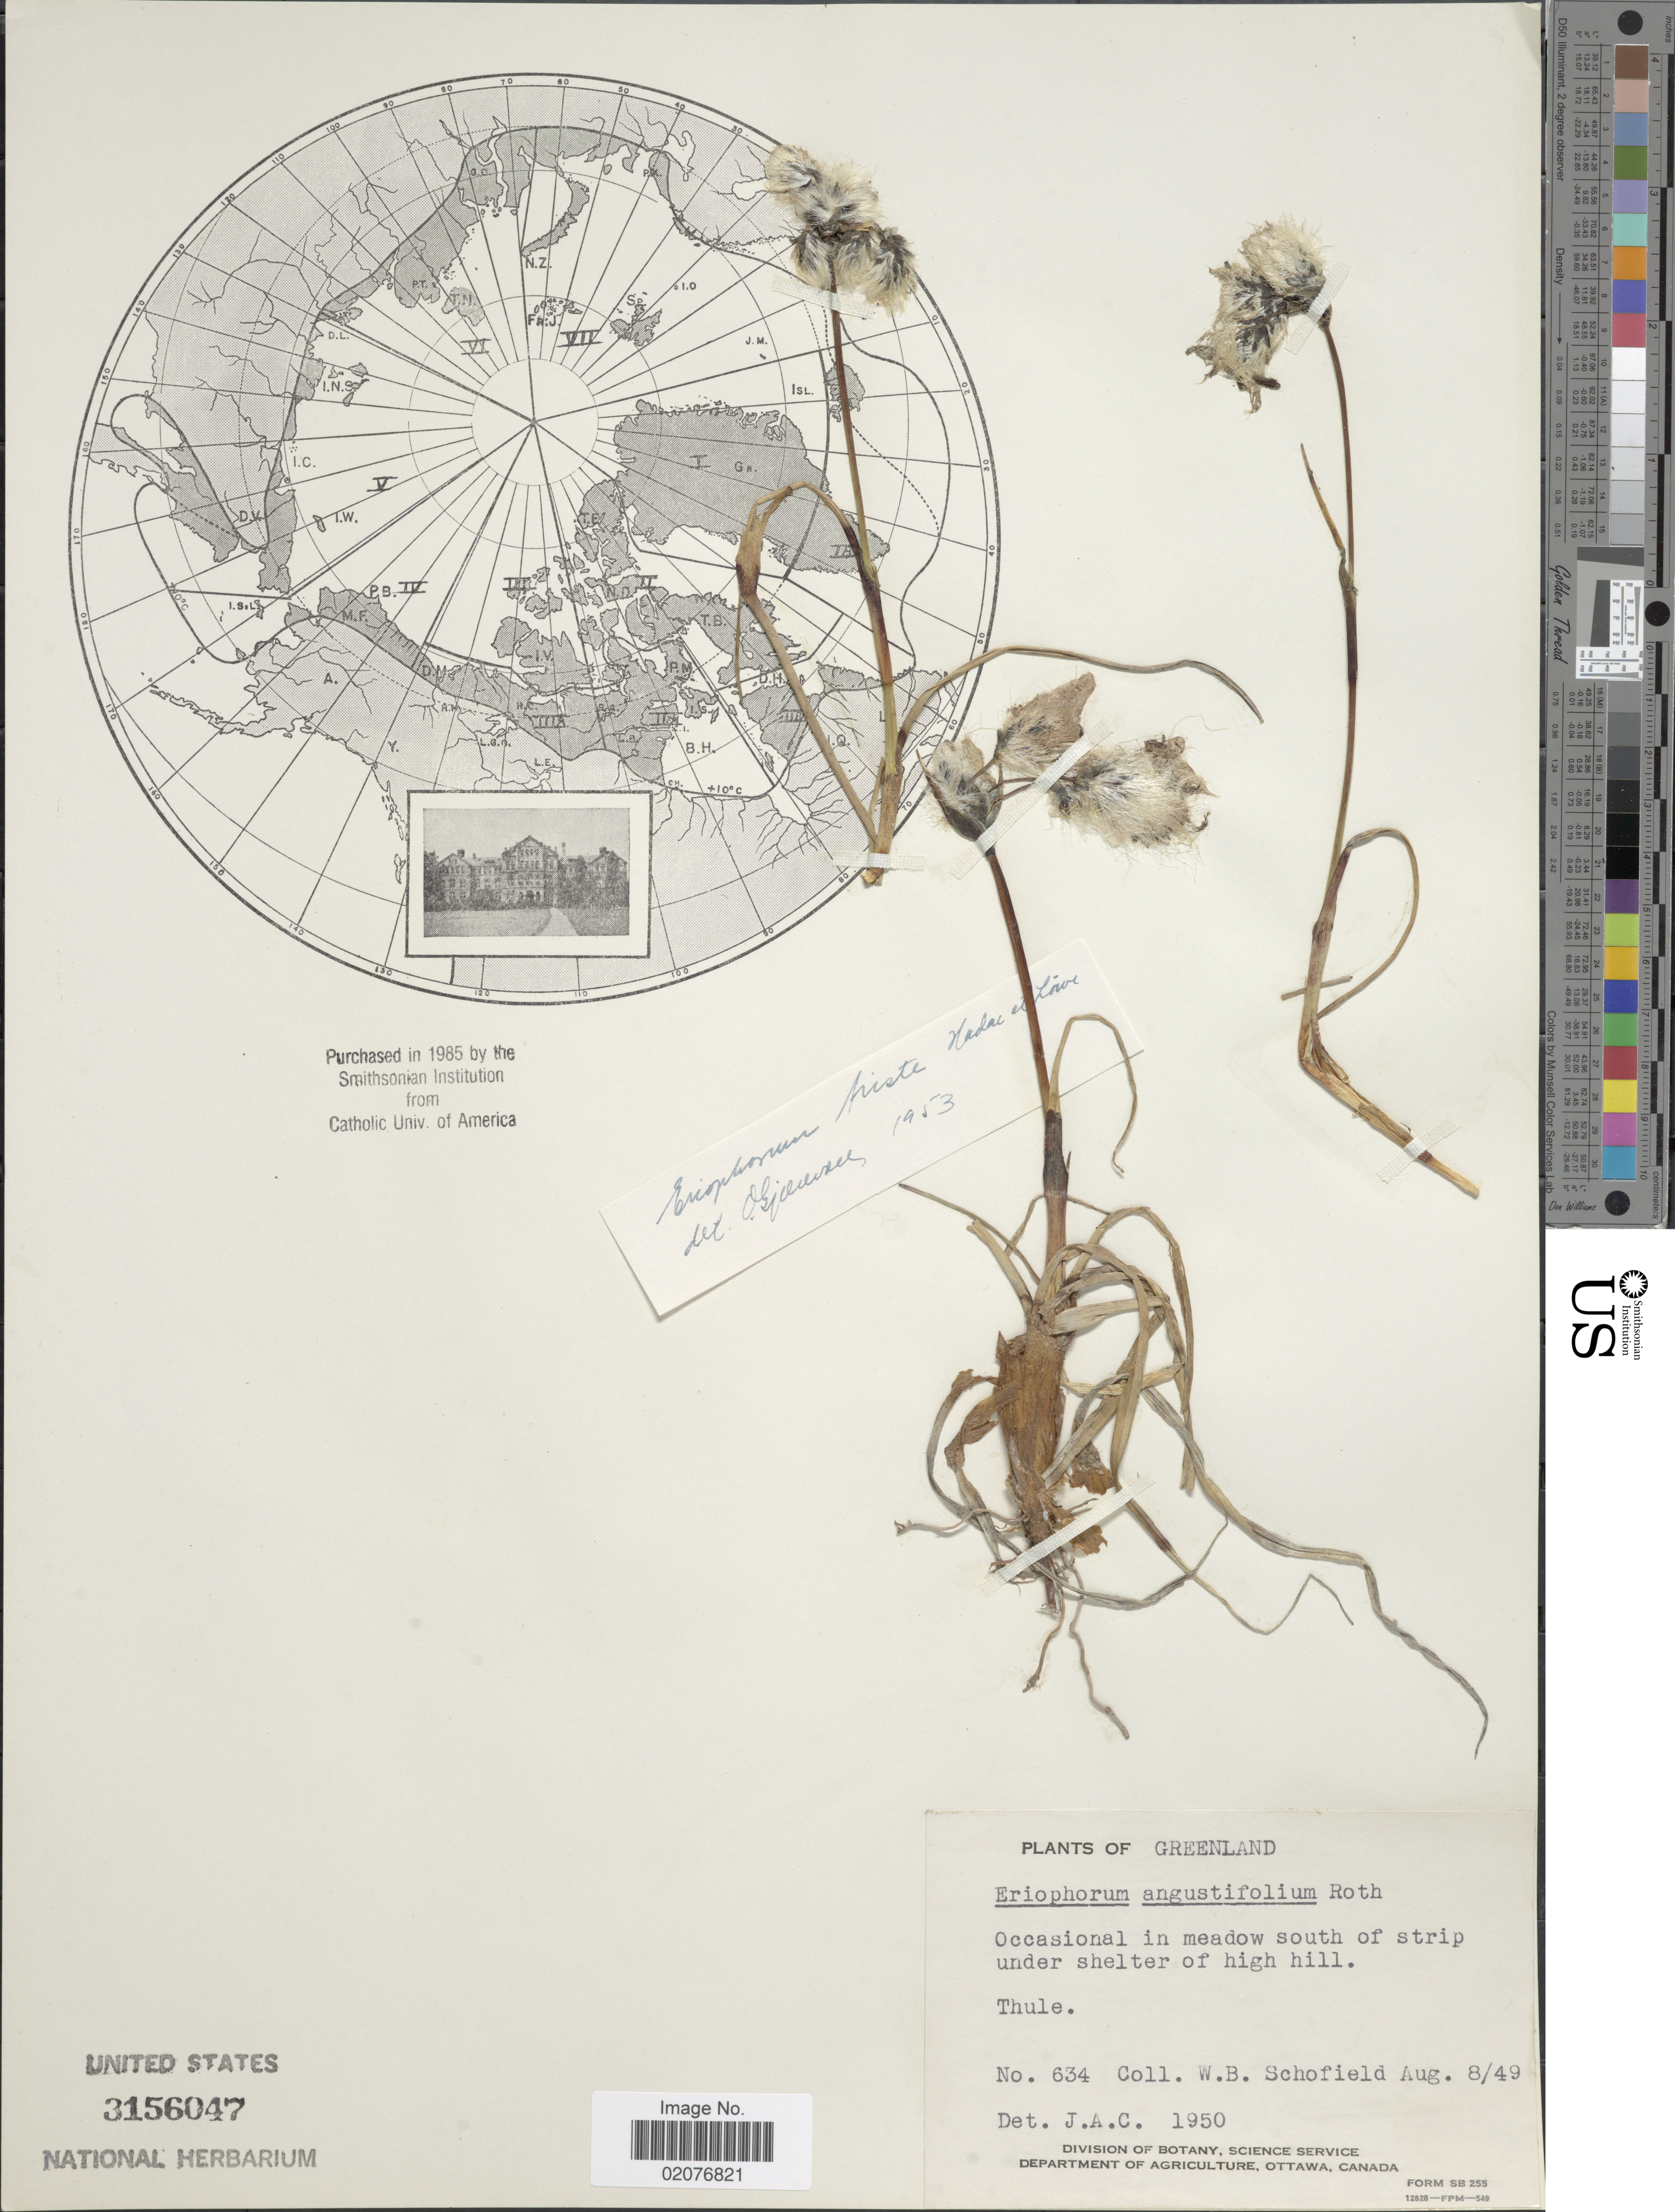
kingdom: Plantae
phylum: Tracheophyta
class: Liliopsida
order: Poales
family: Cyperaceae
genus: Eriophorum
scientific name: Eriophorum angustifolium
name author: Honck.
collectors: W. Schofield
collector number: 634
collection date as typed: Transcribed d/m/y: 8/8/49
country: Greenland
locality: Occasional in meadow south of strip under shelter of high hill, Thule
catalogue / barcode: US 3156047